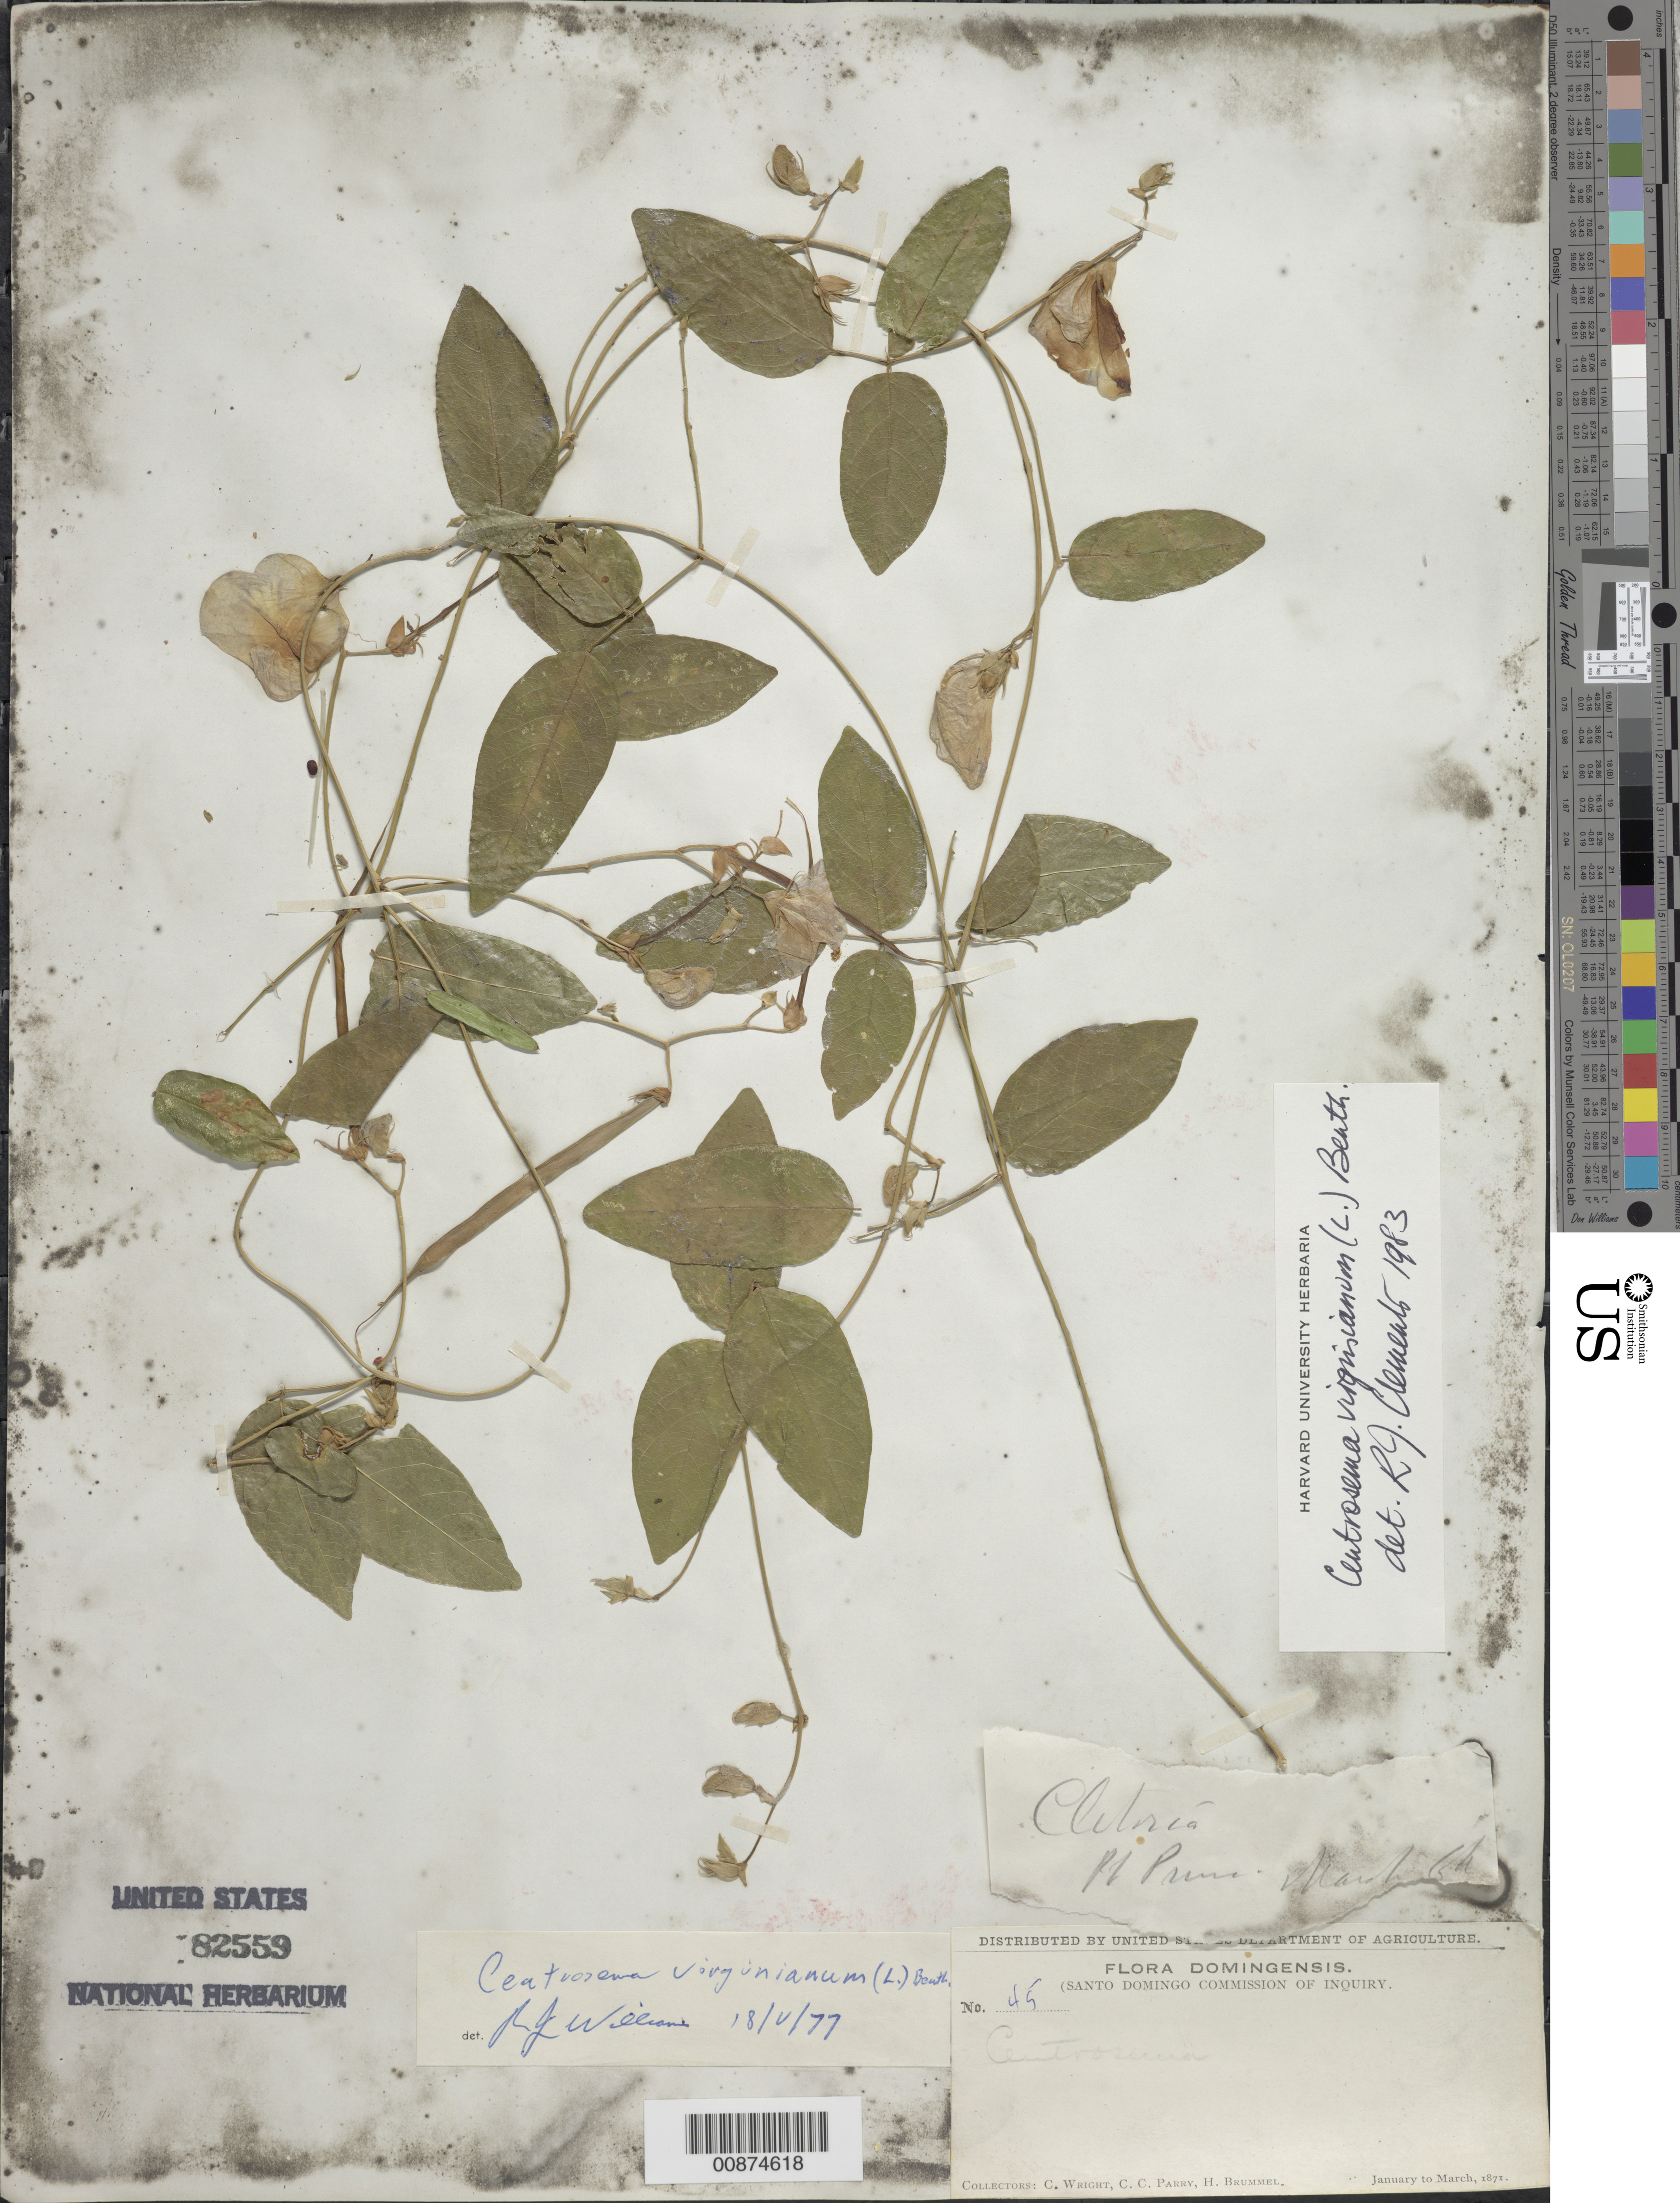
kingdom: Plantae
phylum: Tracheophyta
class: Magnoliopsida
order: Fabales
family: Fabaceae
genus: Centrosema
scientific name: Centrosema virginianum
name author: (L.) Benth.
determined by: Clements, R. J.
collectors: C. Wright, C. C. Parry & H. Brummel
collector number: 45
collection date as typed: Jan 1871 to -- Mar 1871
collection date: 1871-01/1871-03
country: Dominican Republic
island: Hispaniola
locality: Dominican Republic.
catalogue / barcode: US 82559